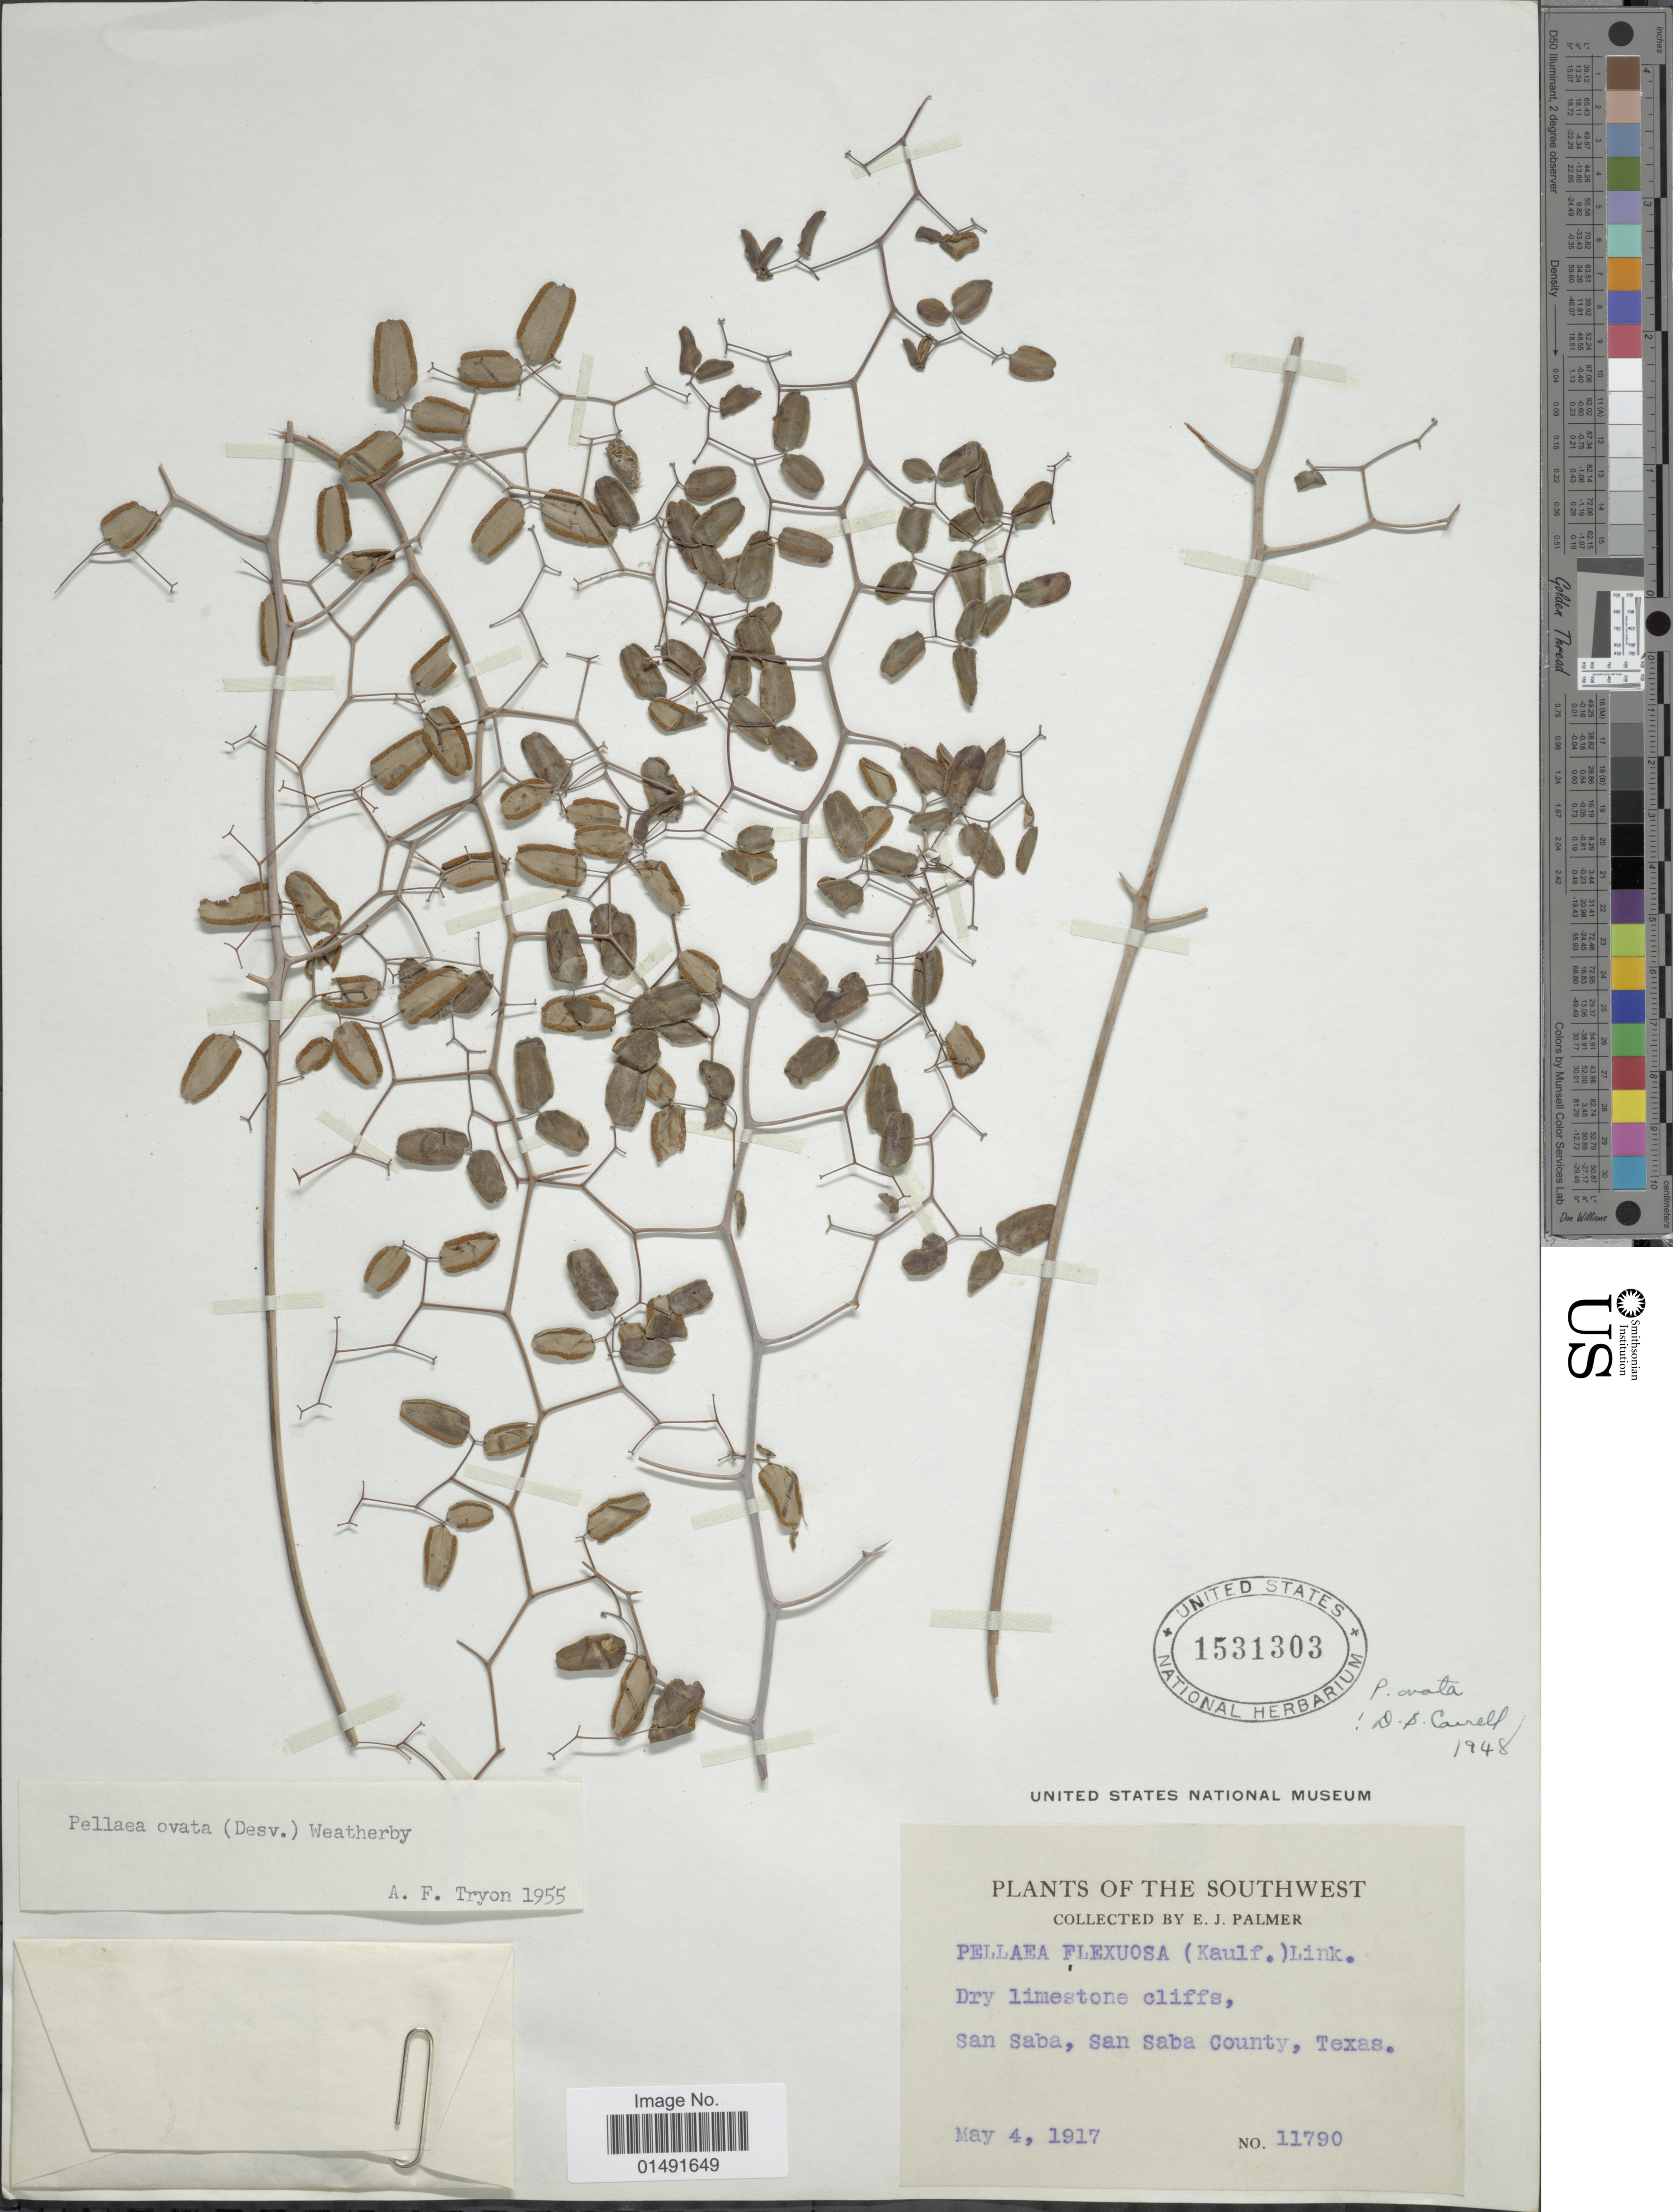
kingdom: Plantae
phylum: Tracheophyta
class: Polypodiopsida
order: Polypodiales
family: Pteridaceae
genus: Pellaea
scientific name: Pellaea ovata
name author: (Desv.) Weath.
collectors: E. J. Palmer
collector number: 11790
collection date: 1917-05-04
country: United States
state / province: Texas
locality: The Southwest, Dry limestone cliffs, San Saba, San Saba County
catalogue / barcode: US 1531303